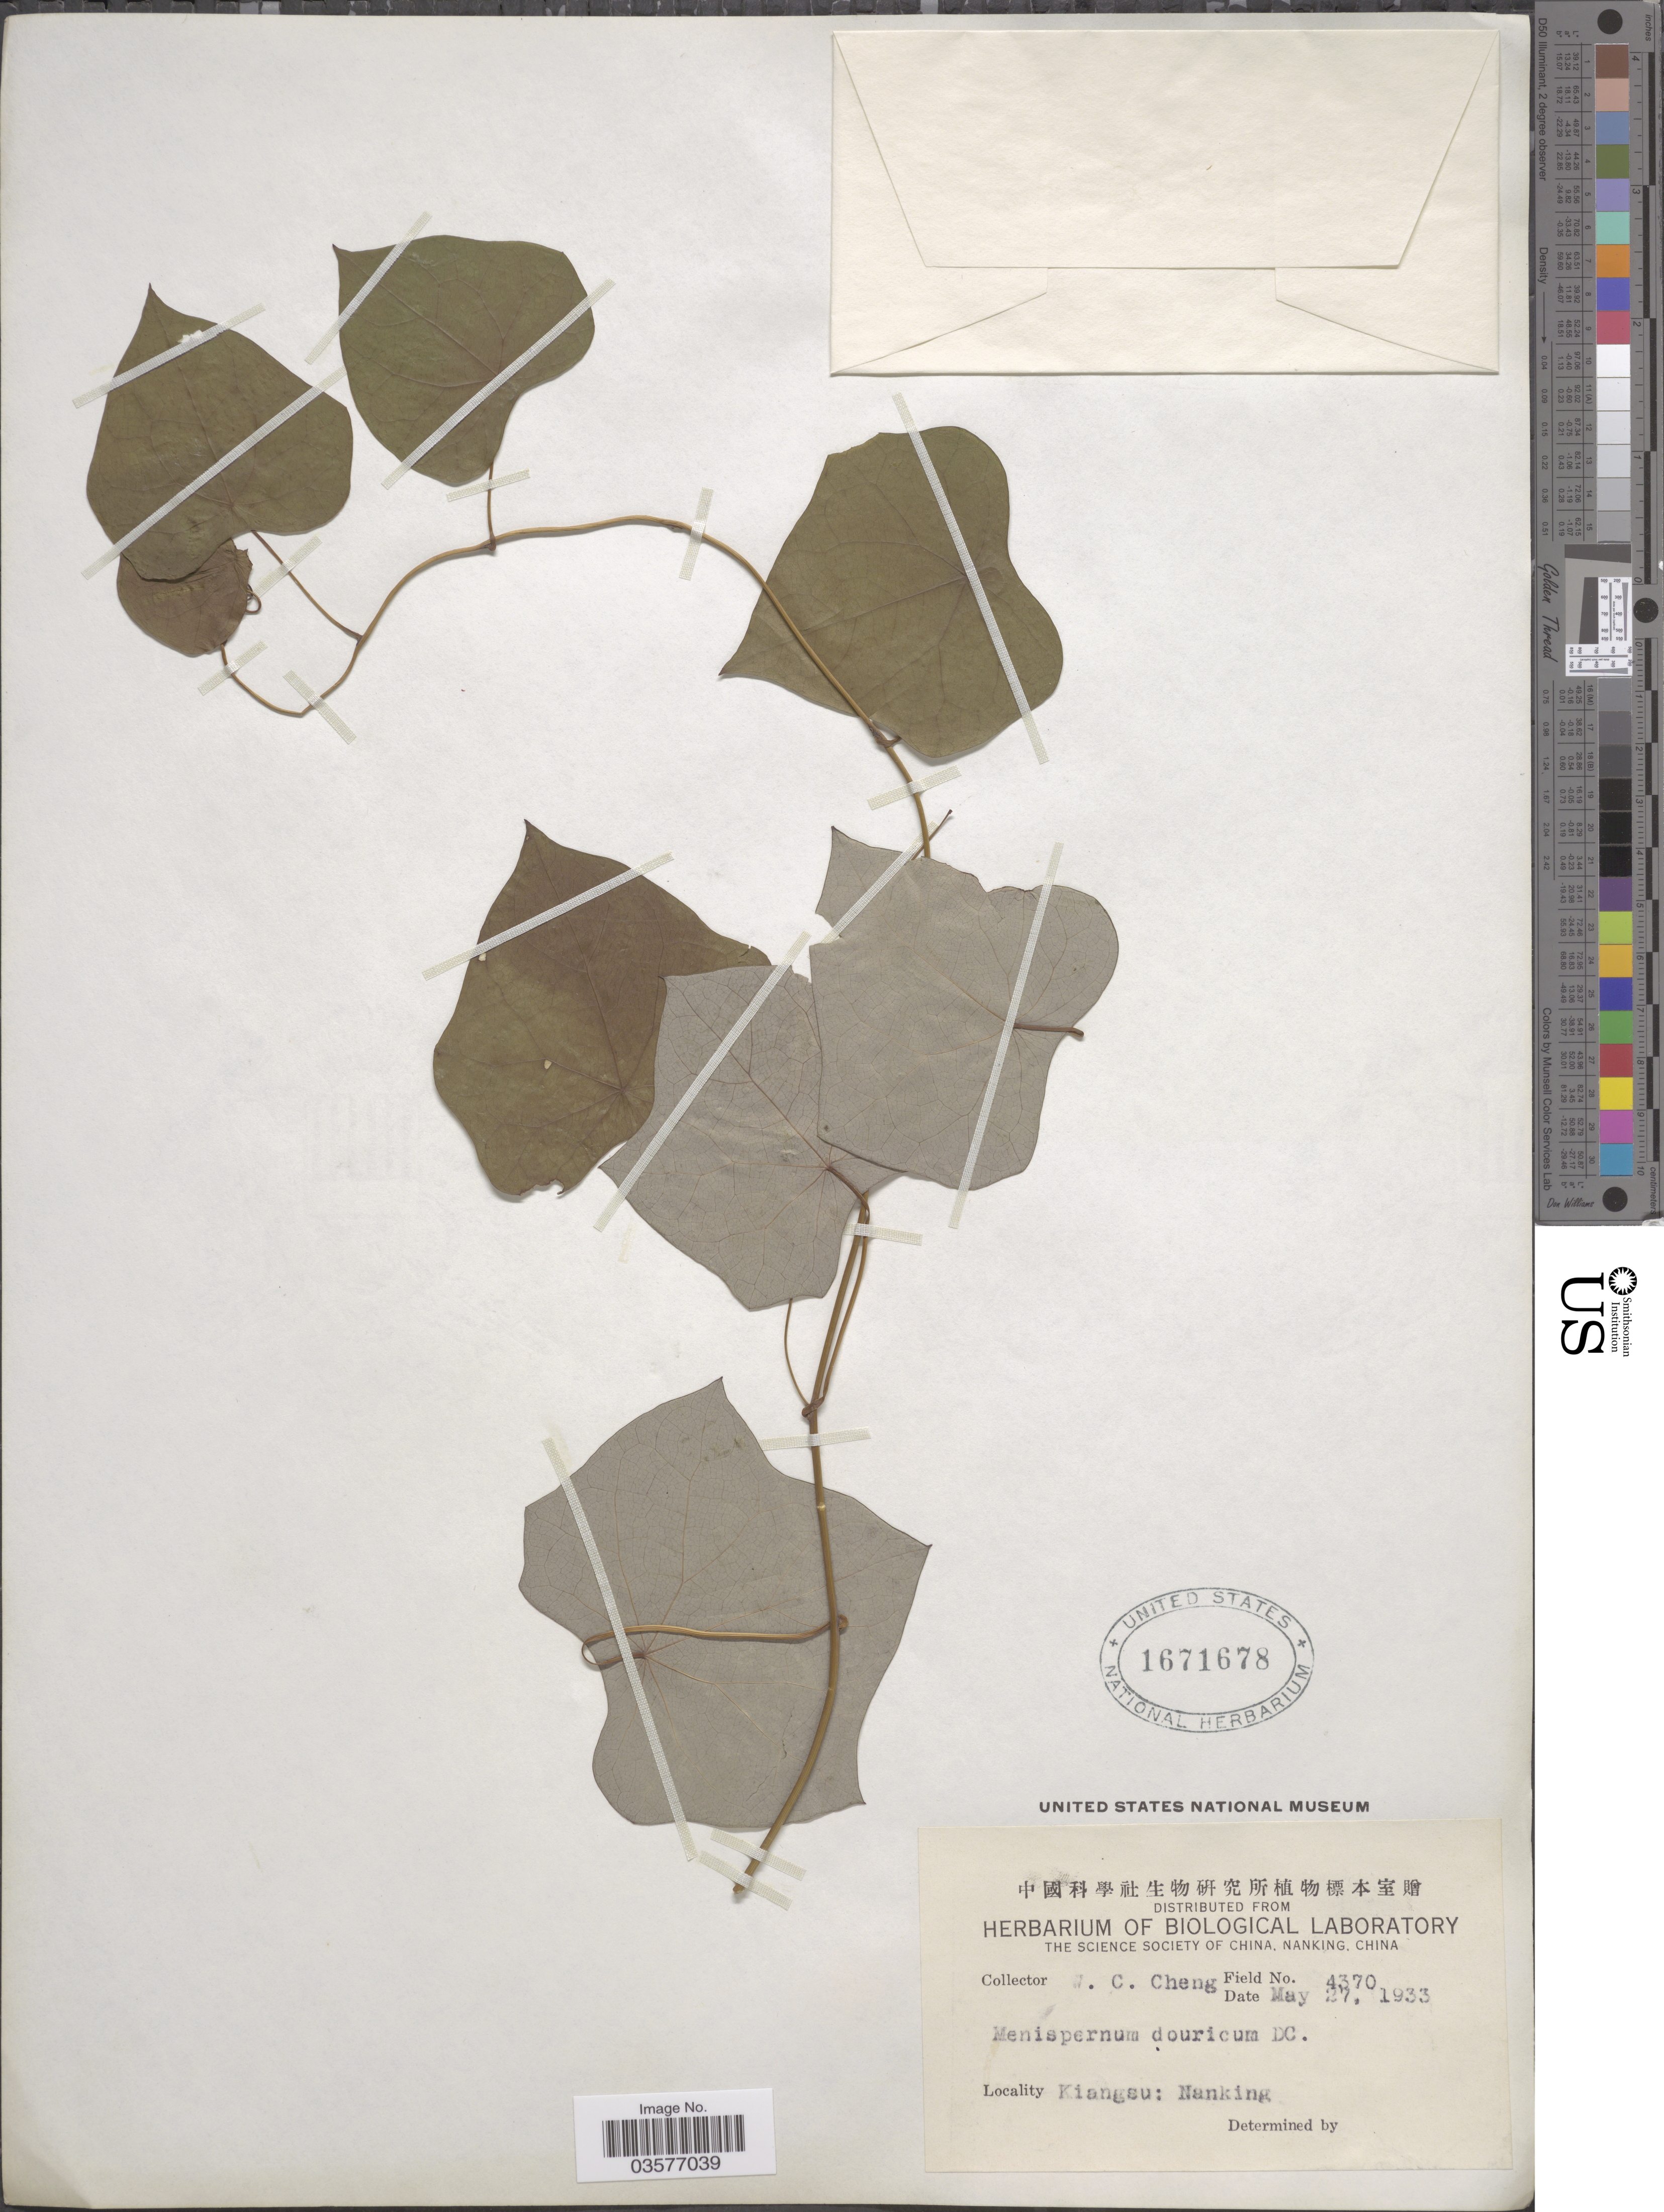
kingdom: Plantae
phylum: Tracheophyta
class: Magnoliopsida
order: Ranunculales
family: Menispermaceae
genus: Menispermum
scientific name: Menispermum dauricum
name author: DC.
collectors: W. C. Cheng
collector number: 4370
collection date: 1933-05-27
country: China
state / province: Jiangsu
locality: Kiangsu: Nanking.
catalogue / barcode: US 1671678